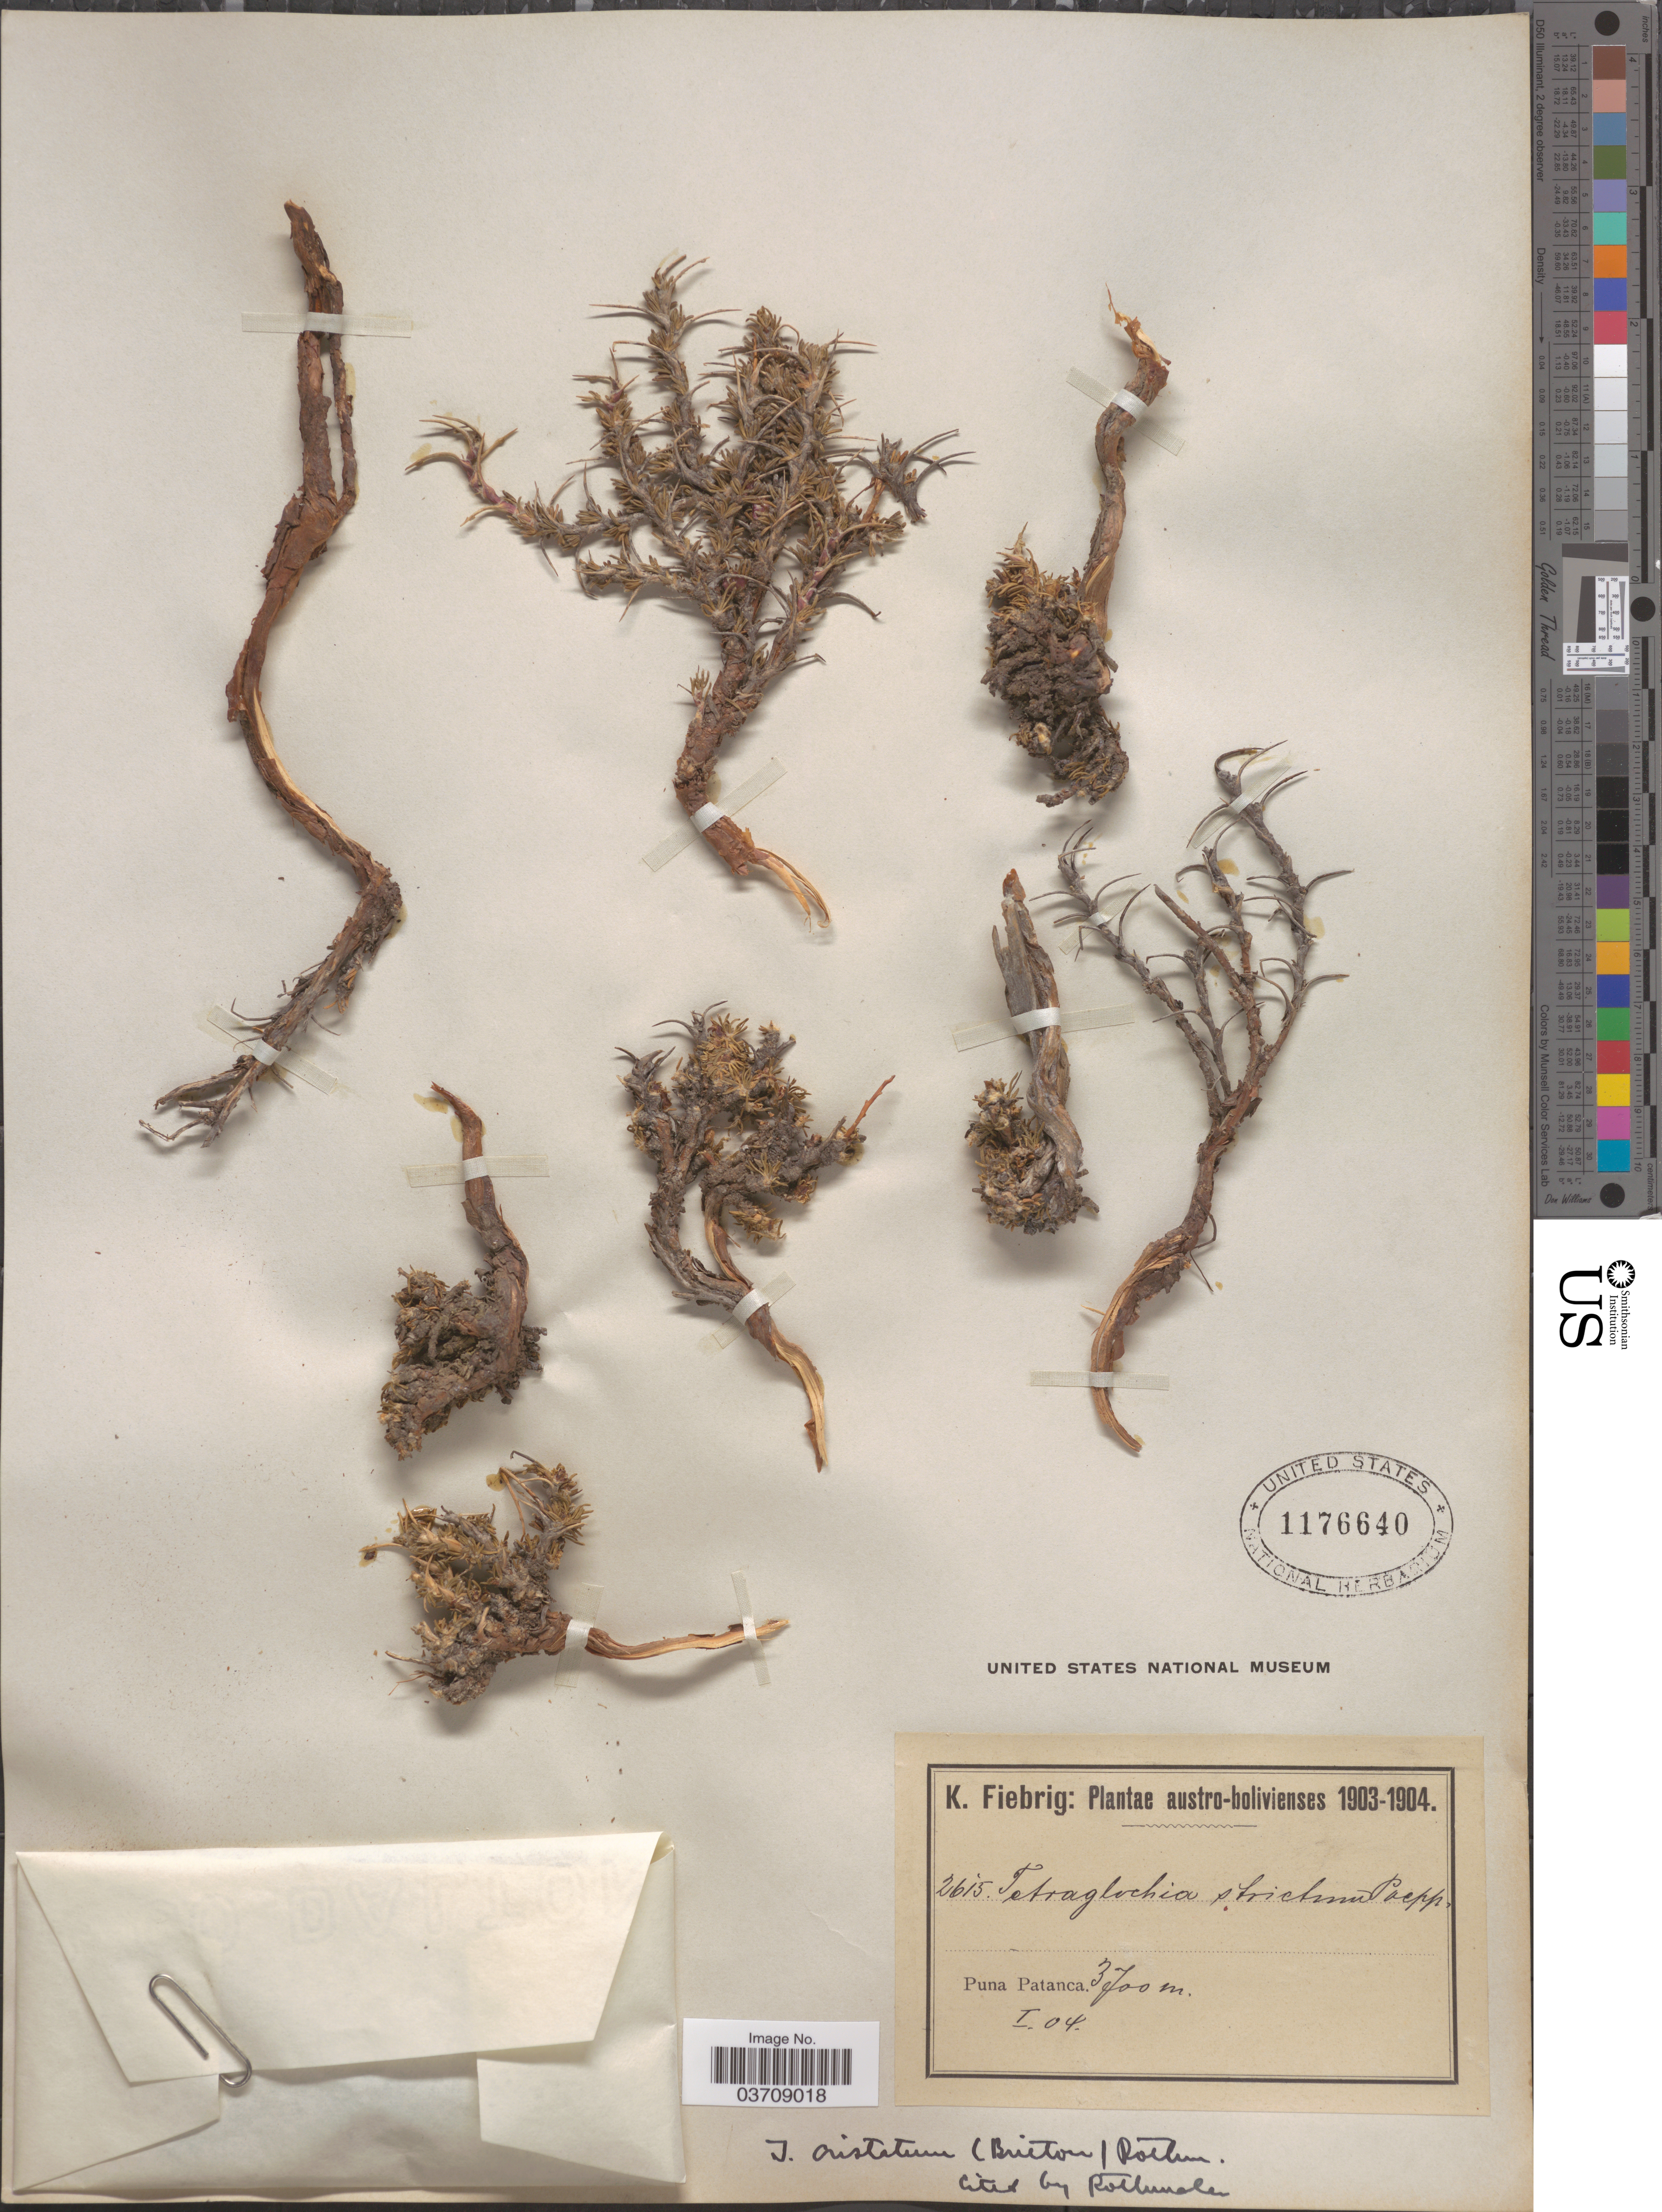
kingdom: Plantae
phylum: Tracheophyta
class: Magnoliopsida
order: Rosales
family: Rosaceae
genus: Tetraglochin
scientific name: Tetraglochin cristatum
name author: Rothm.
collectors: K. Fiebrig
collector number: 2615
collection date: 1904-01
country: Bolivia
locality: Austro-Bolivienses. Puna Patanca.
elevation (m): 3700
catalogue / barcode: US 1176640